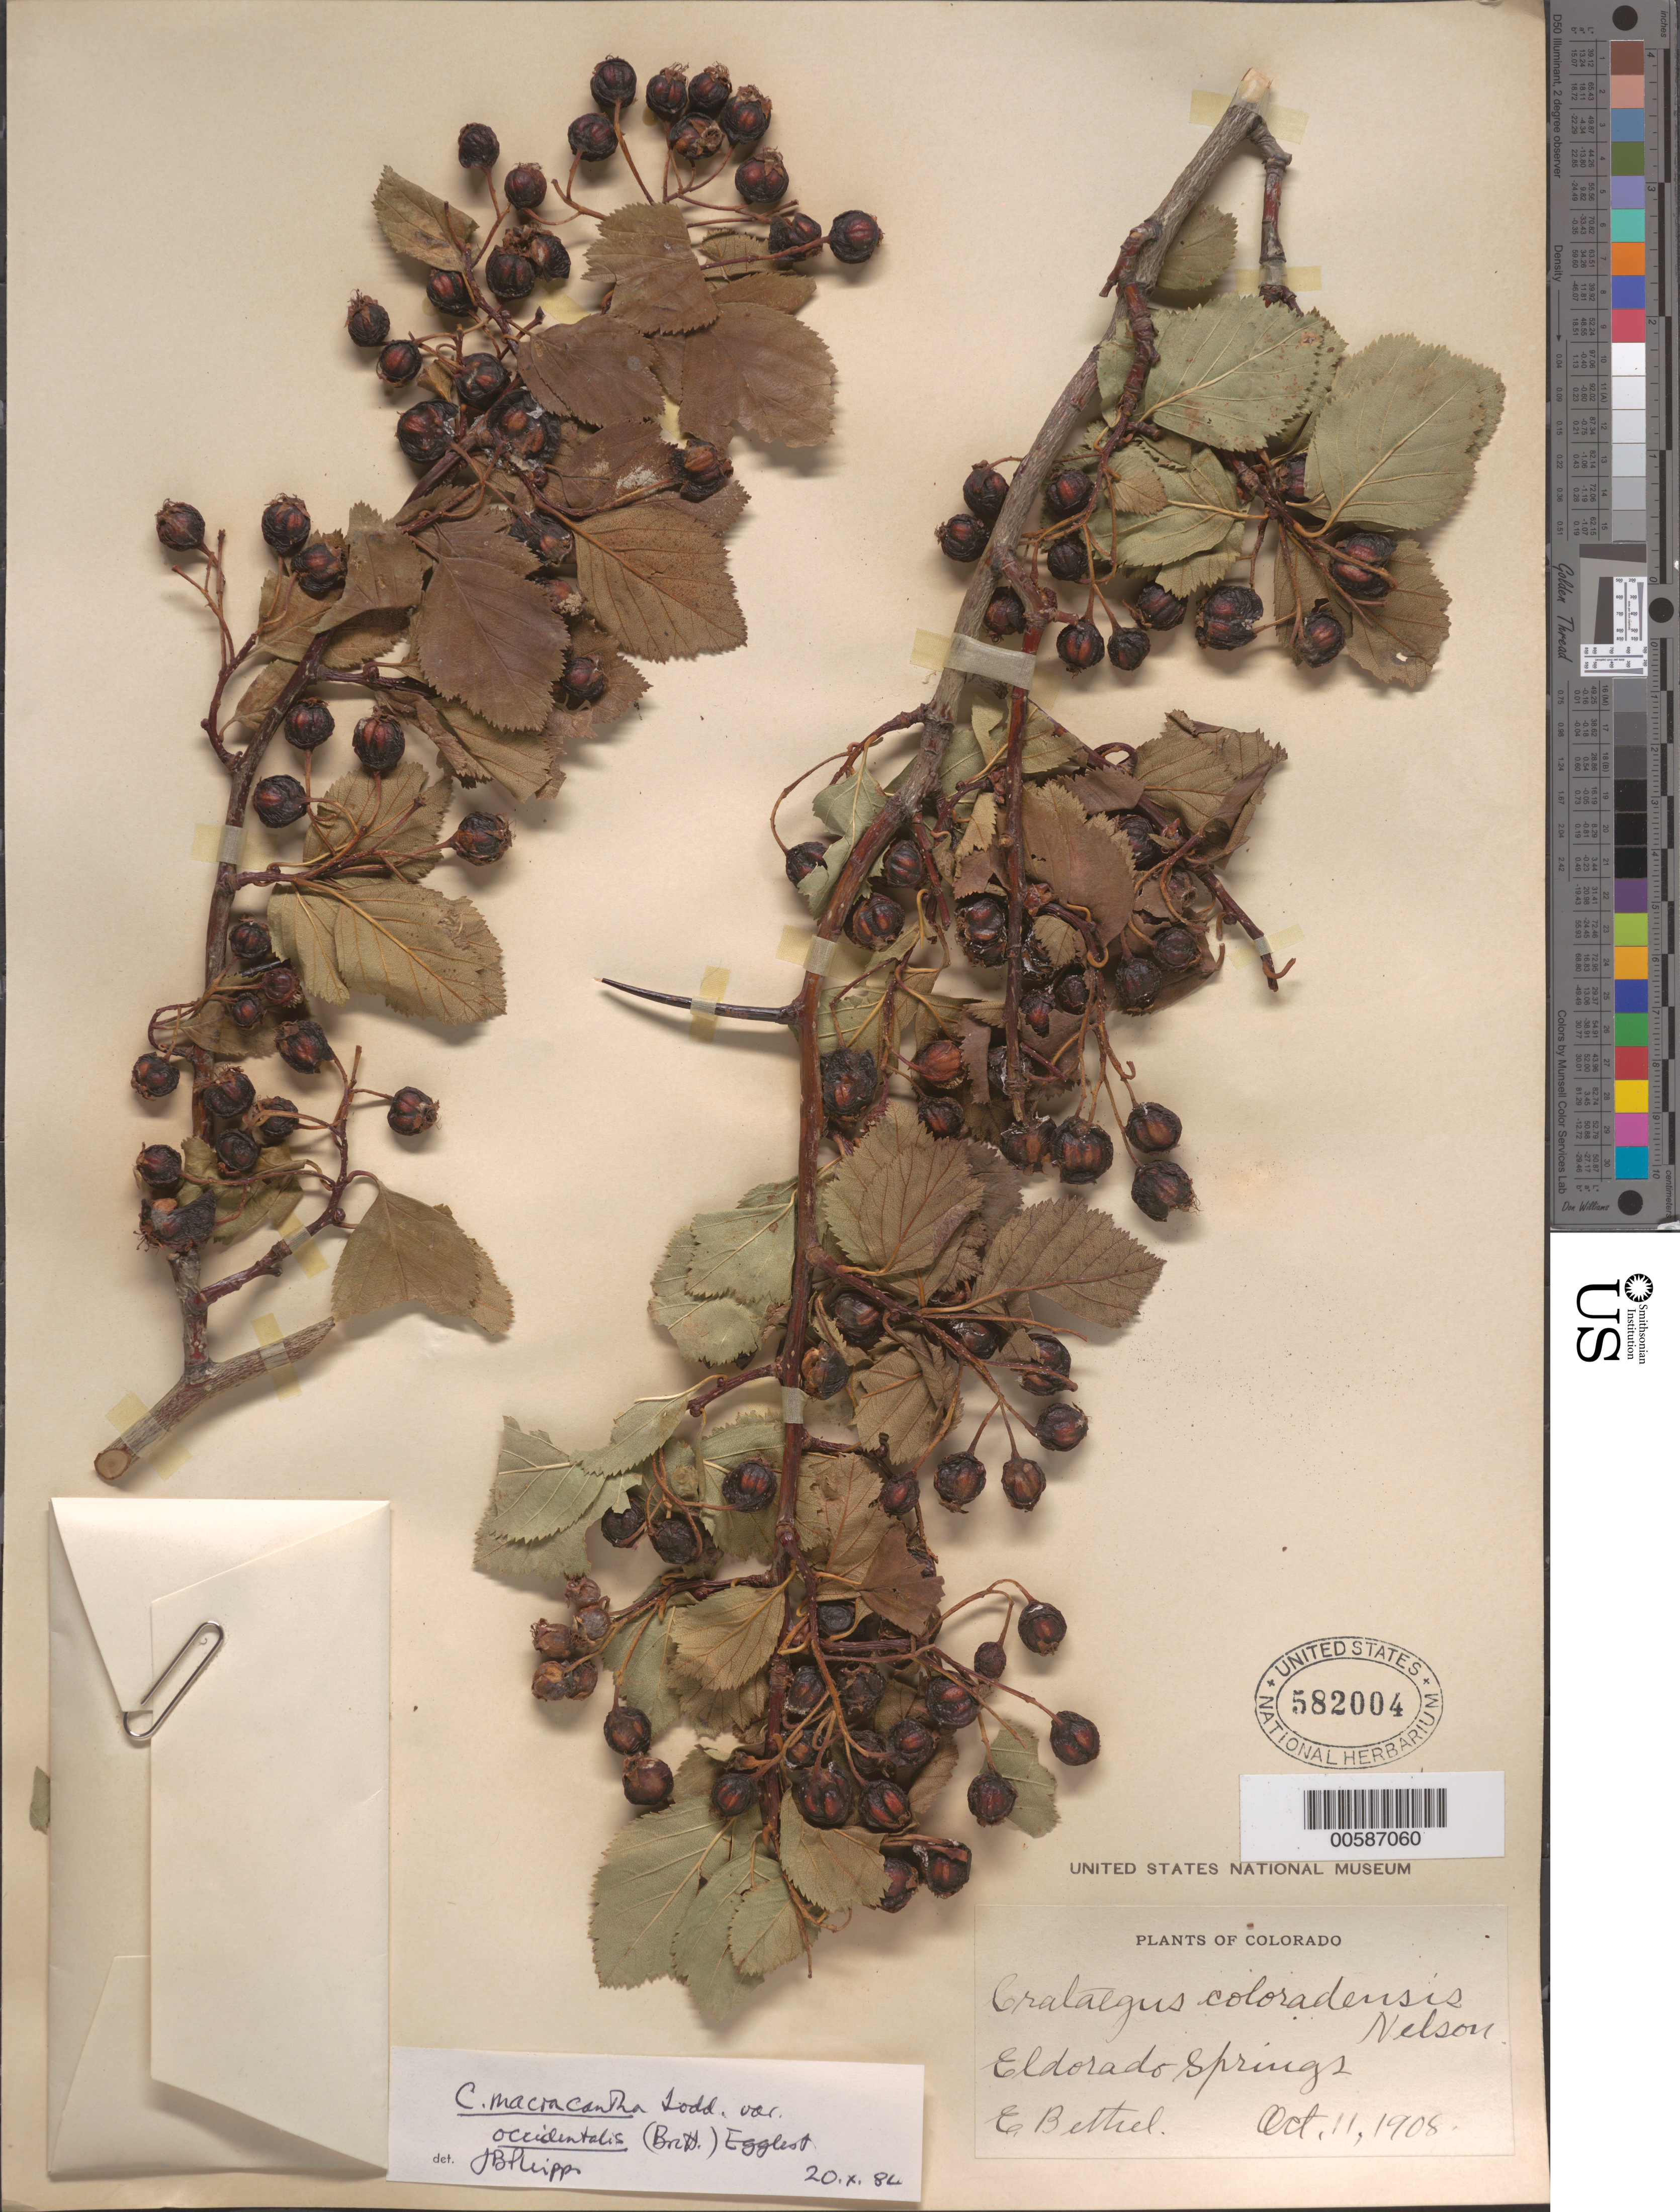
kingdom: Plantae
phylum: Tracheophyta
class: Magnoliopsida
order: Rosales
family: Rosaceae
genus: Crataegus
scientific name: Crataegus macracantha var. occidentalis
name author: (Britton) Eggl.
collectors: E. Bethel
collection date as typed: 11 Oct 1908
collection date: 1908-10-11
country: United States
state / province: Colorado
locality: Eldorado Springs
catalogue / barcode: US 582004